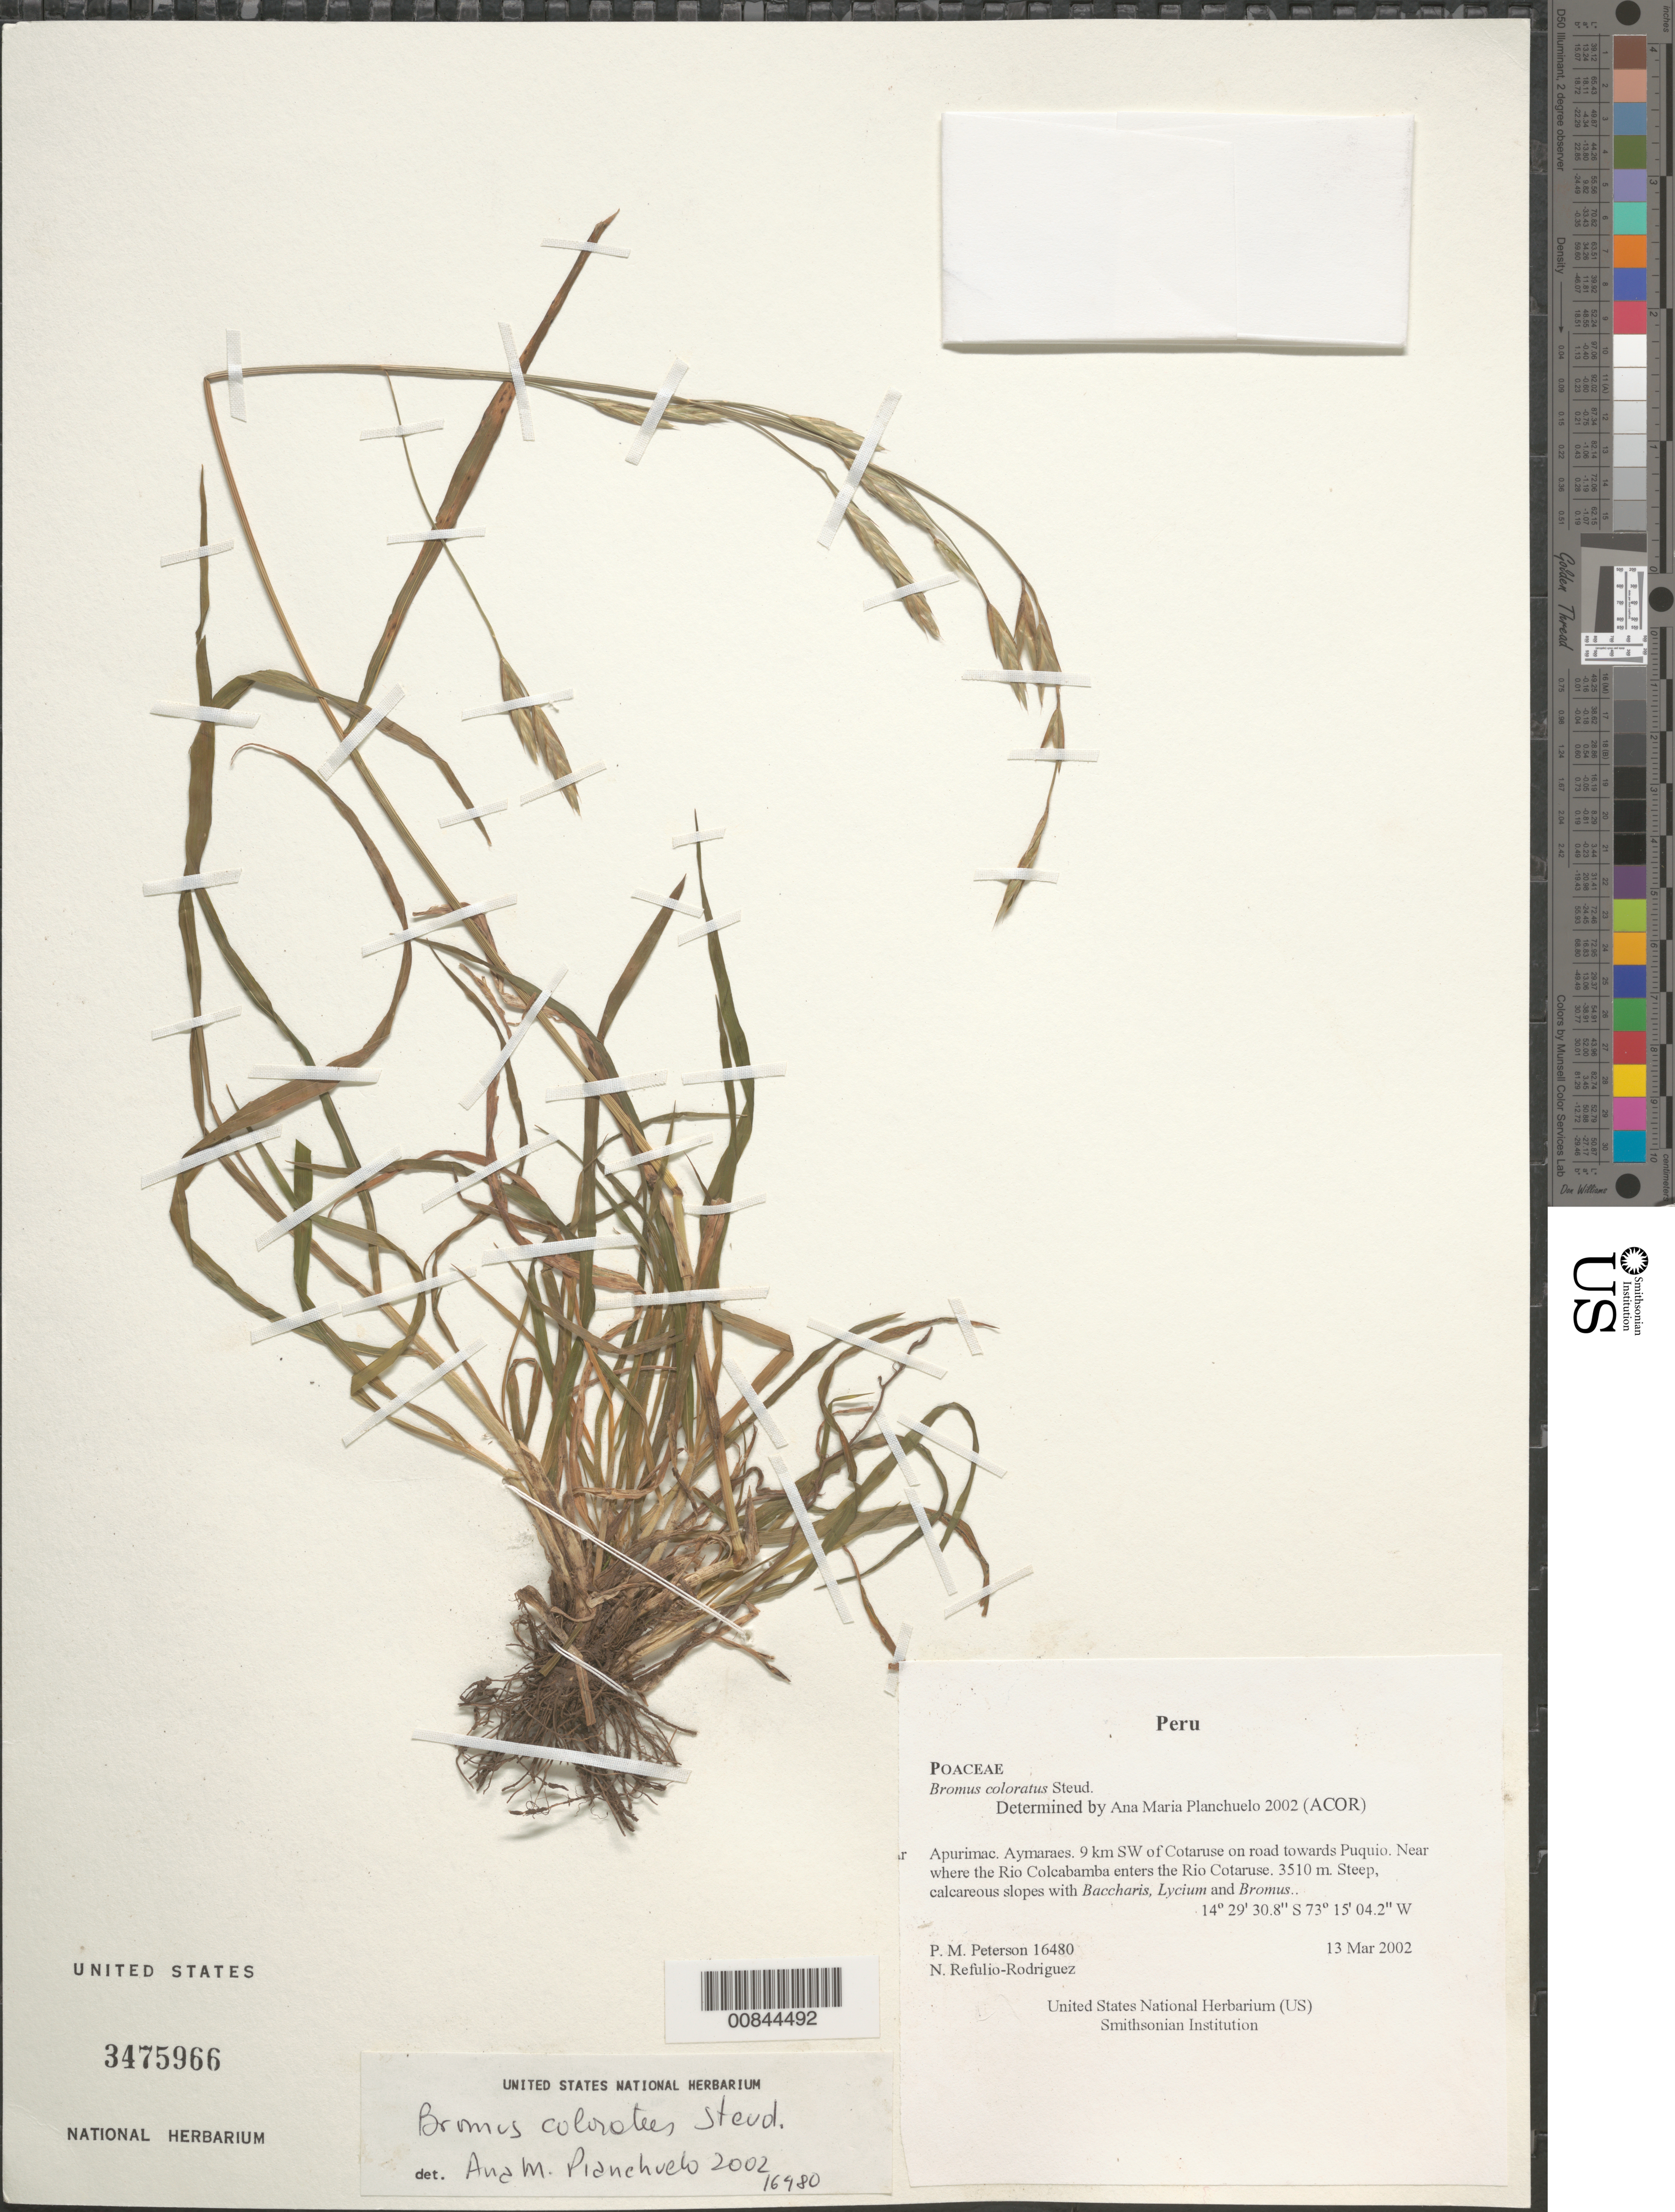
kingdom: Plantae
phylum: Tracheophyta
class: Liliopsida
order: Poales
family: Poaceae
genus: Bromus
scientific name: Bromus coloratus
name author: Steud.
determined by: Planchuelo, A. M.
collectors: P. M. Peterson & N. Refulio-Rodríguez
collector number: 16480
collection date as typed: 13 Mar 2002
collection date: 2002-03-13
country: Peru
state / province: Apurímac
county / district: Aymaraes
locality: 9 km SW of Cotaruse on road towards Puquio. Near where the Rio Colcabamba enters the Rio Cotaruse.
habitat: Steep, calcareous slopes with ~Baccharis, Lycium and Bromus~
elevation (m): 3510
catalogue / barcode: US 3475966